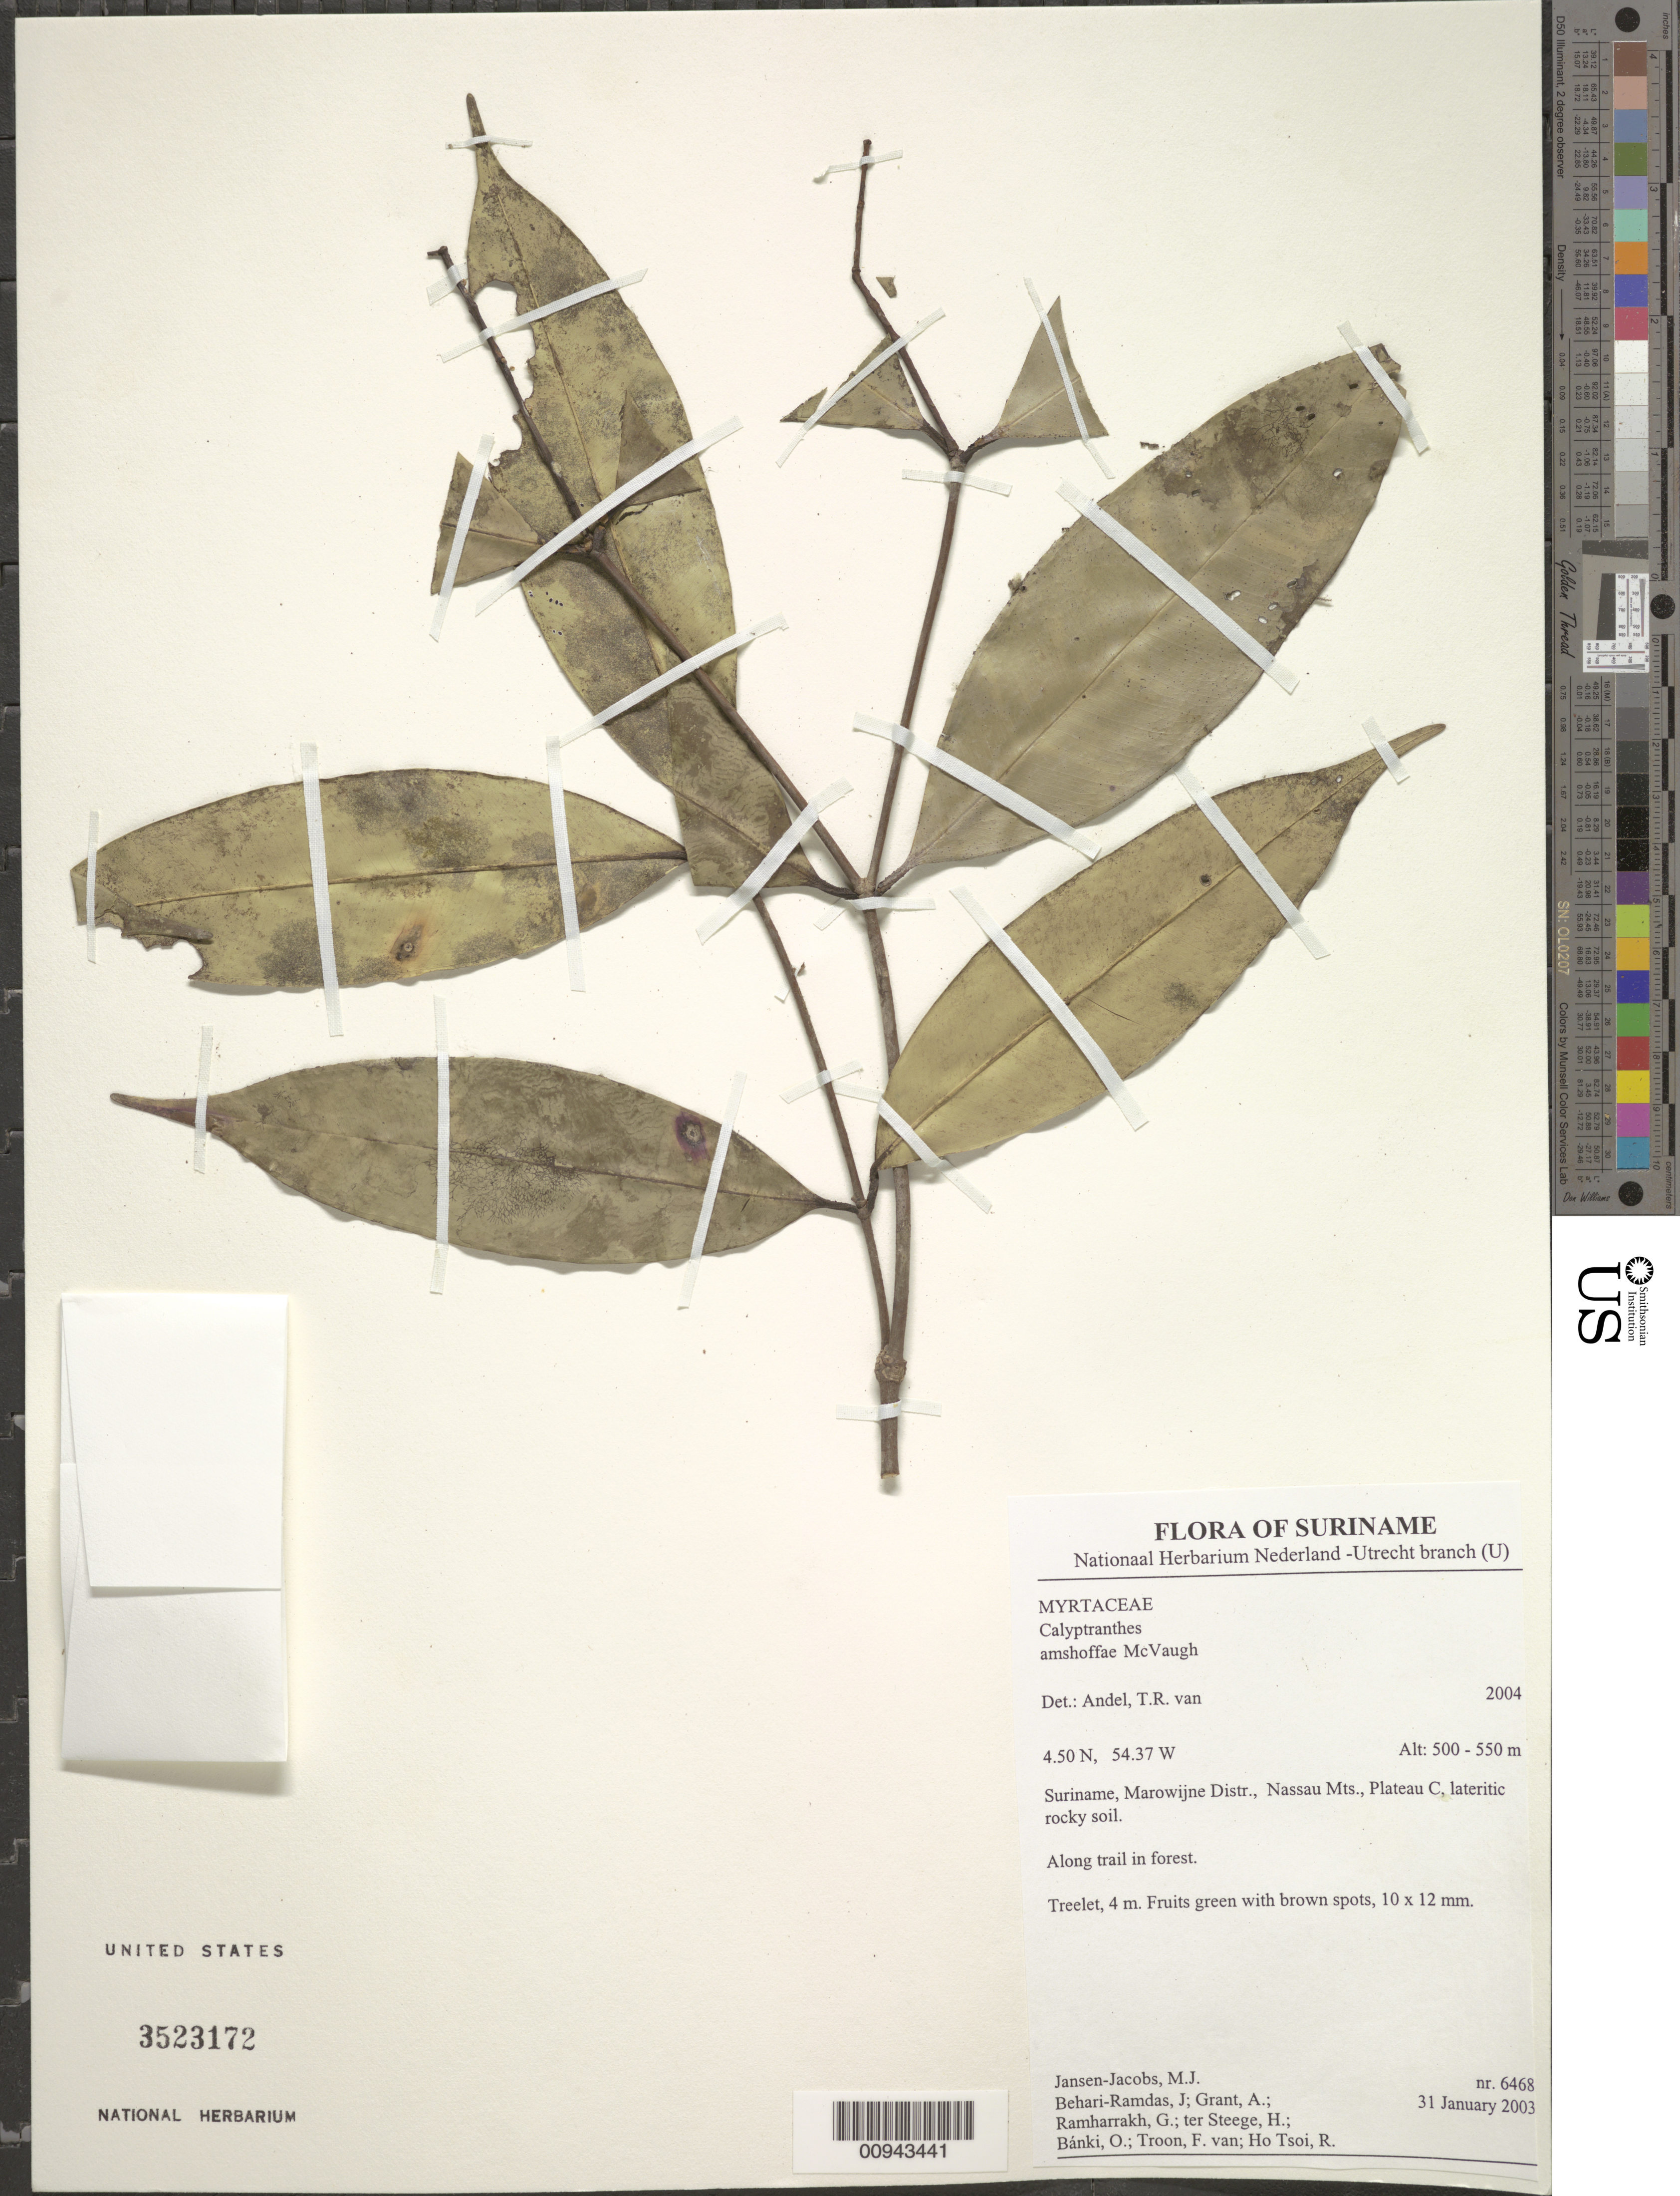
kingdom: Plantae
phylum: Tracheophyta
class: Magnoliopsida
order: Myrtales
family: Myrtaceae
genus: Myrcia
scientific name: Myrcia amshoffae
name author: (McVaugh) A.R. Lourenço & E. Lucas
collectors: M. J. Jansen-Jacobs, J. Behari-Ramdas, A. Grant, G. Ramharrakh, H. ter Steege, O. Bánki, F. Van Troon & R. Ho Tsoi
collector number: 6468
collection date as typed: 31-Jan-03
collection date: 2003-01-31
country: Suriname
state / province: Marowijne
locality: Nassau Mts., Plateau C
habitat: Lateritic rocky soil. Along trail in forest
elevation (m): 500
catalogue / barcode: US 3523172